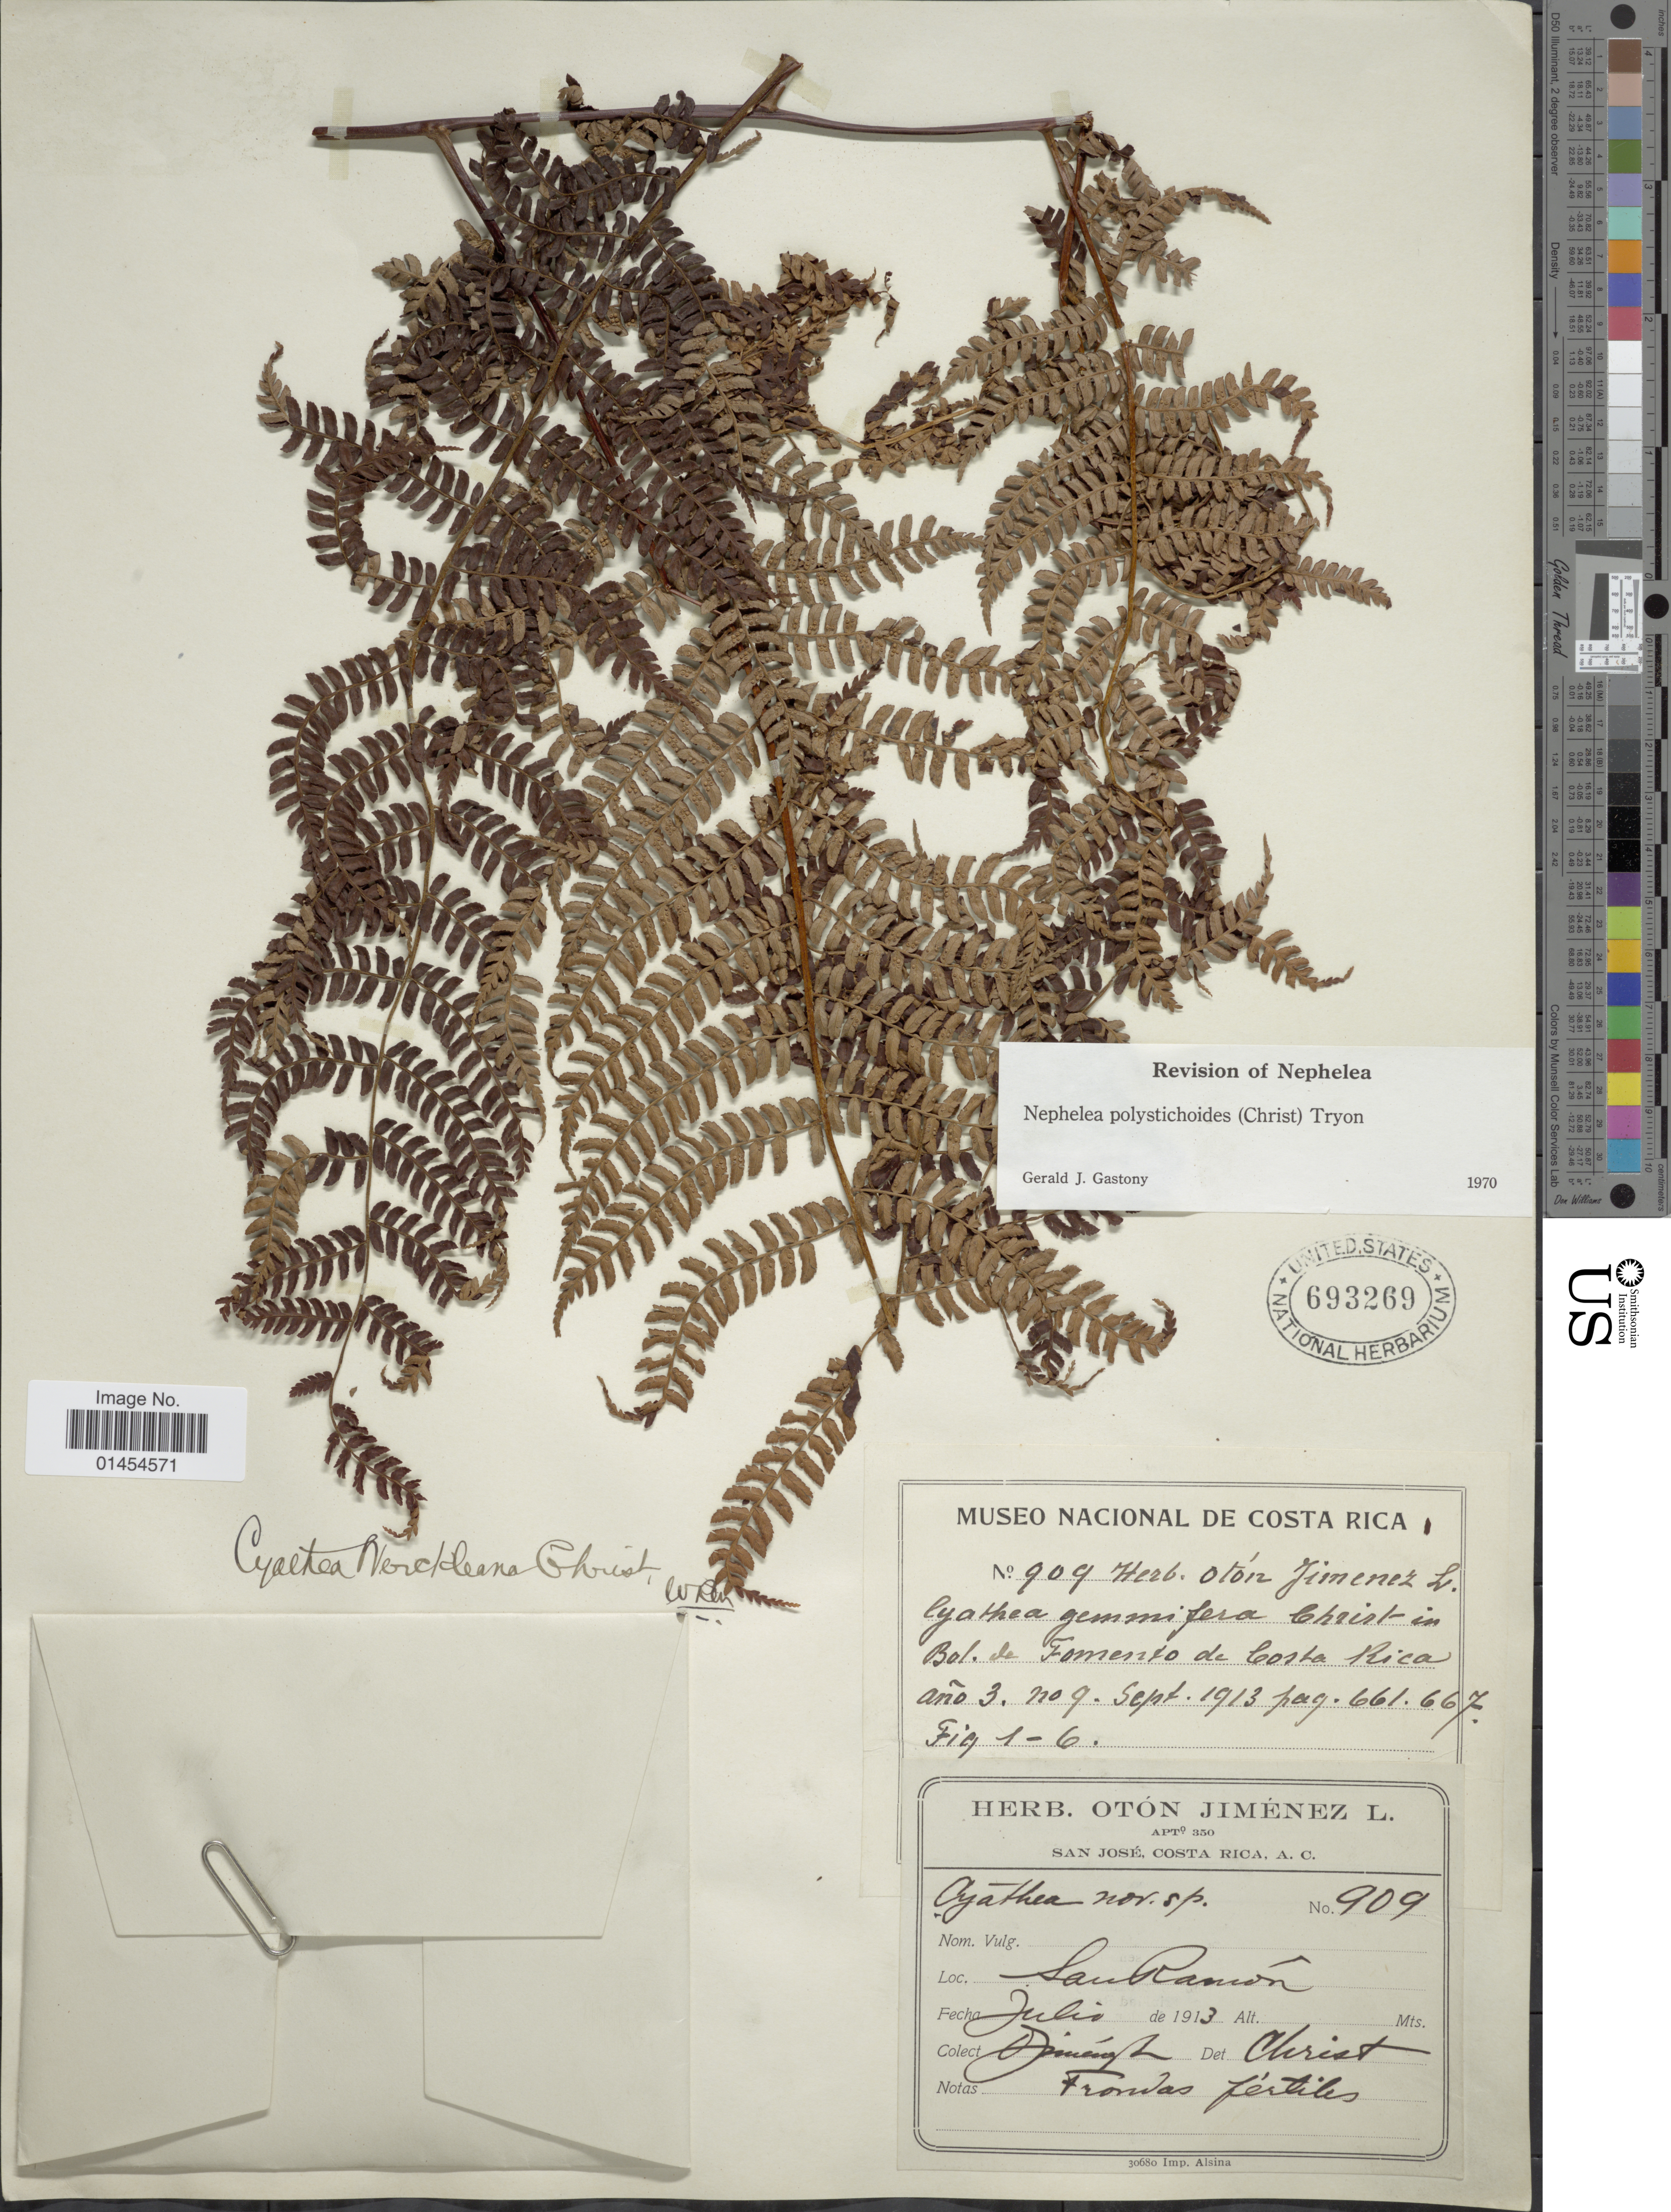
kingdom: Plantae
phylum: Tracheophyta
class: Polypodiopsida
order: Cyatheales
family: Cyatheaceae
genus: Alsophila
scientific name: Alsophila polystichoides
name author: Christ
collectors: O. Jiménez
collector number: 909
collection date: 1913-07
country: Costa Rica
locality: A.C. San Ramón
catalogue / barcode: US 693269